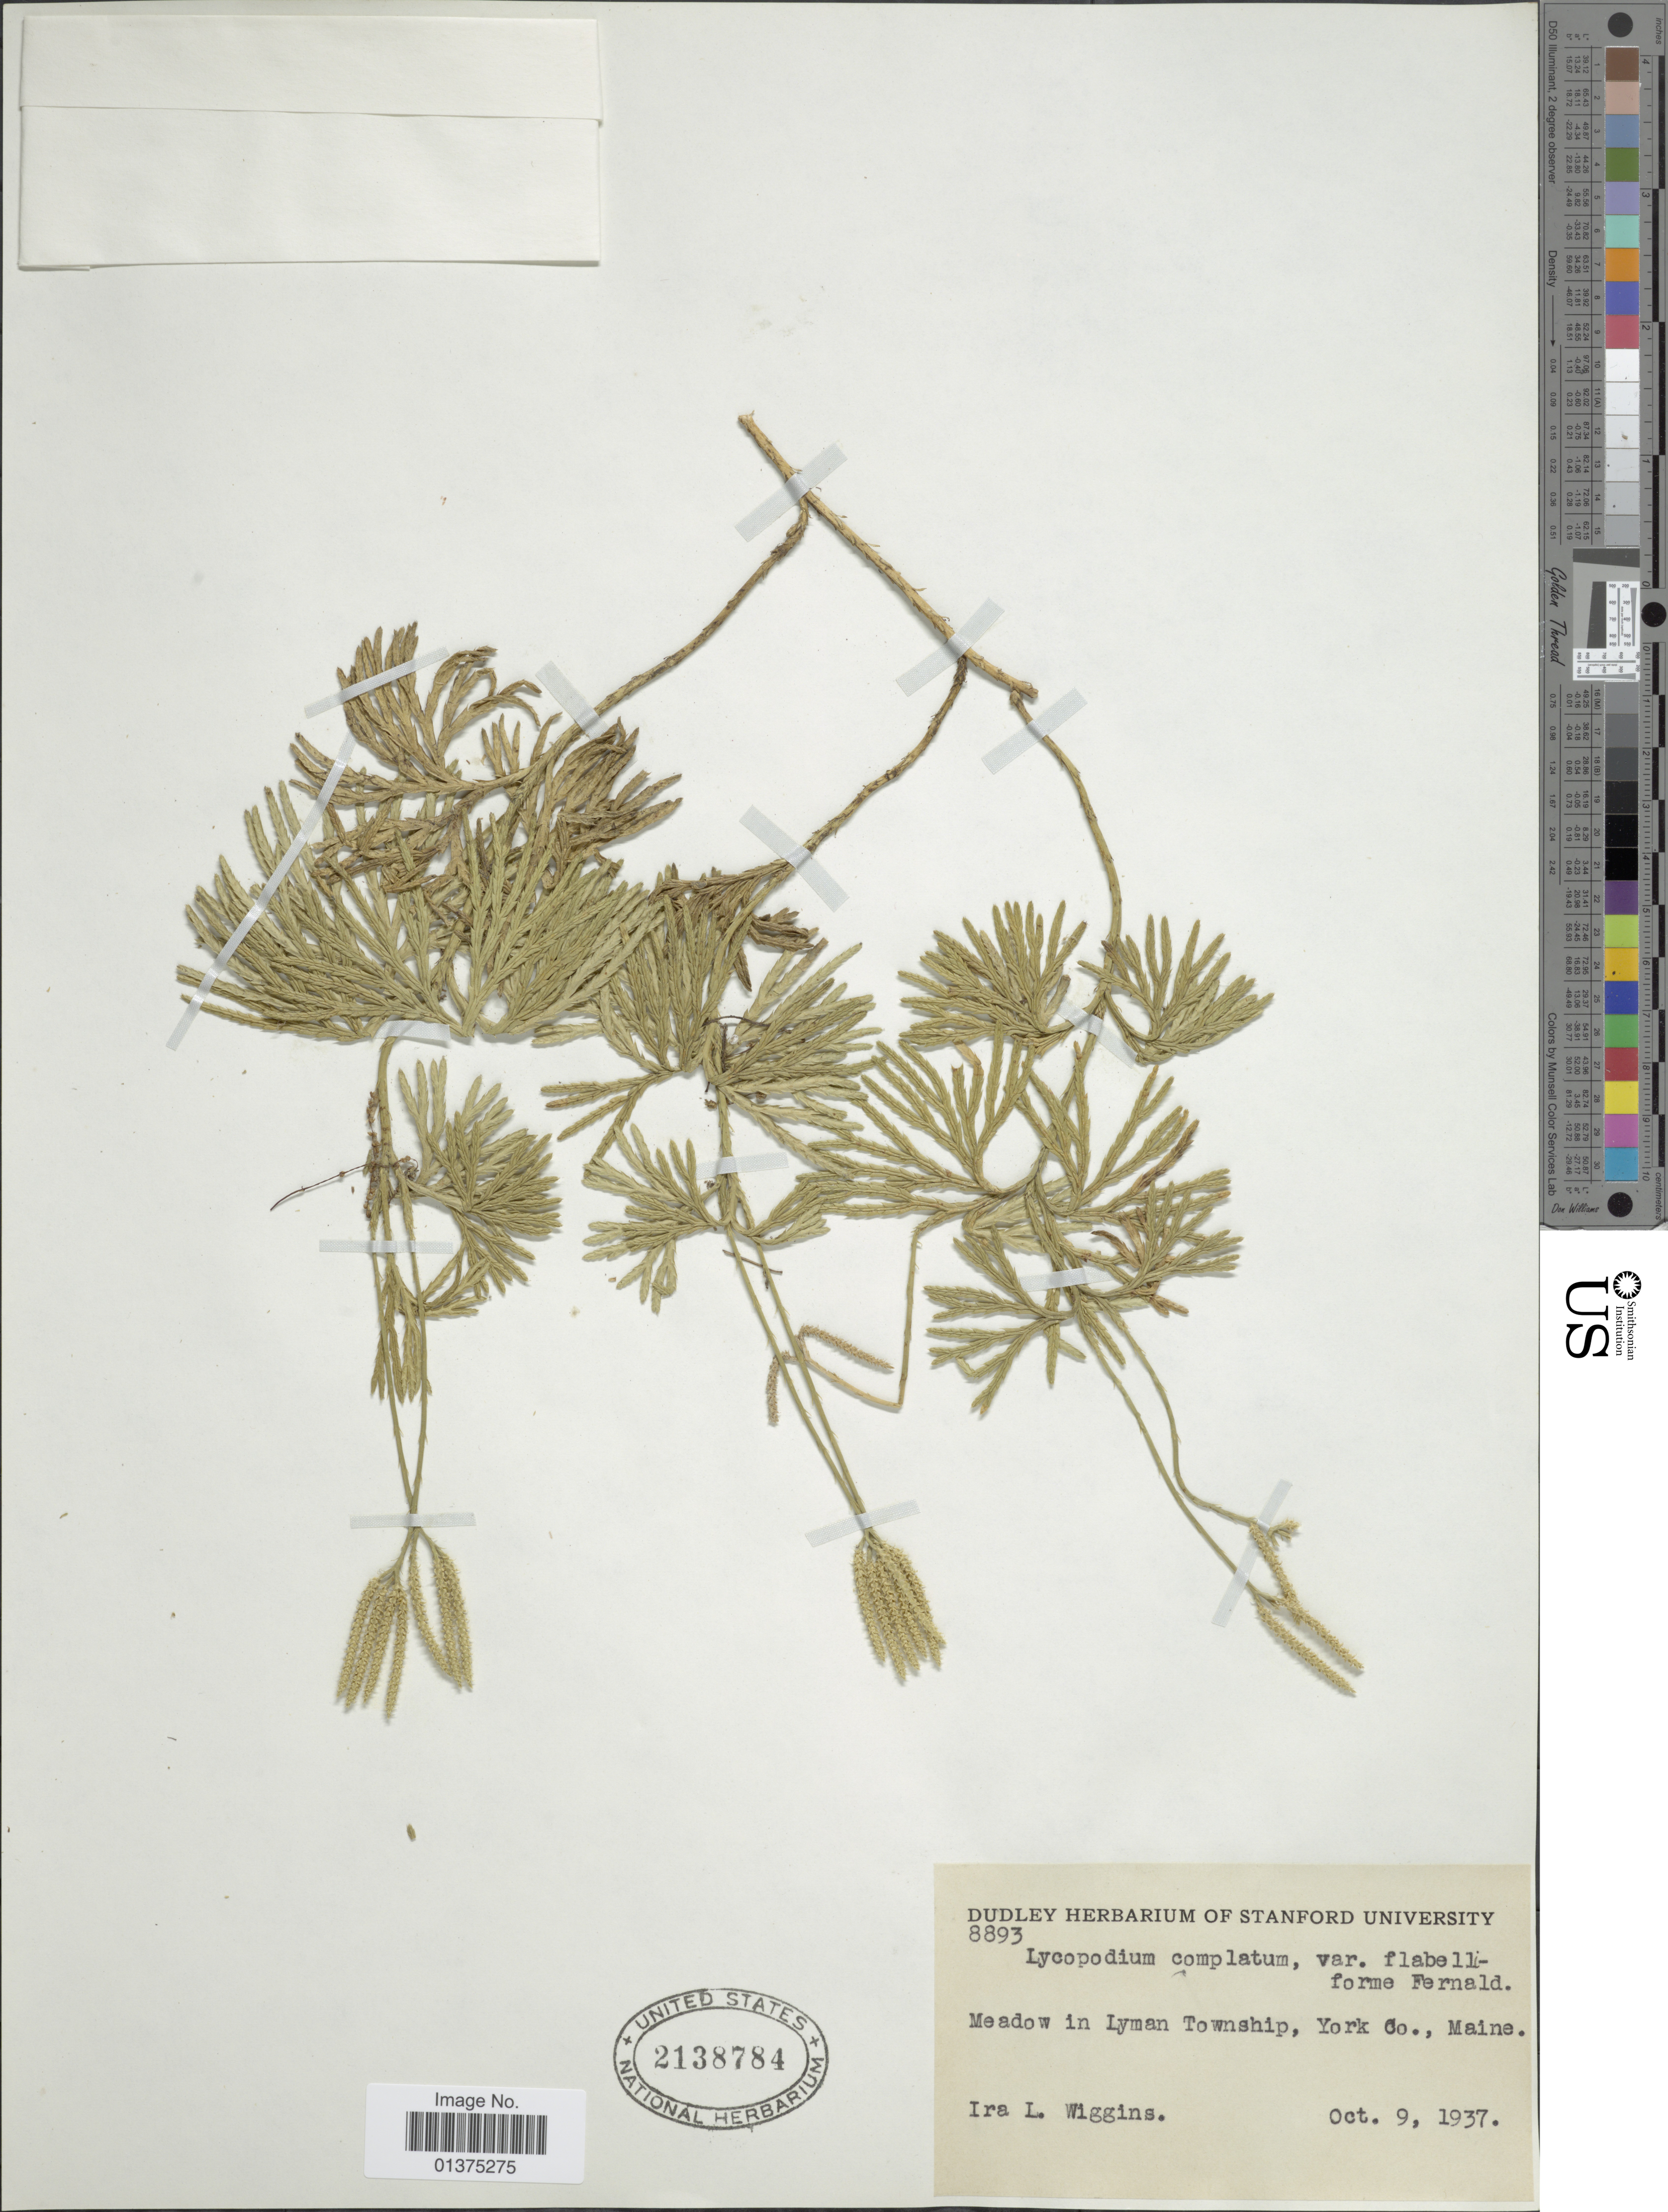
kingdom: Plantae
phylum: Tracheophyta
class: Lycopodiopsida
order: Lycopodiales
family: Lycopodiaceae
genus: Diphasiastrum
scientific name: Diphasiastrum digitatum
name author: (Dill. ex A. Braun) Holub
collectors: I. L. Wiggins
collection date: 1937-10-09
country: United States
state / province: Maine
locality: Meadow in Lyman Township, York Co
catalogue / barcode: US 8893